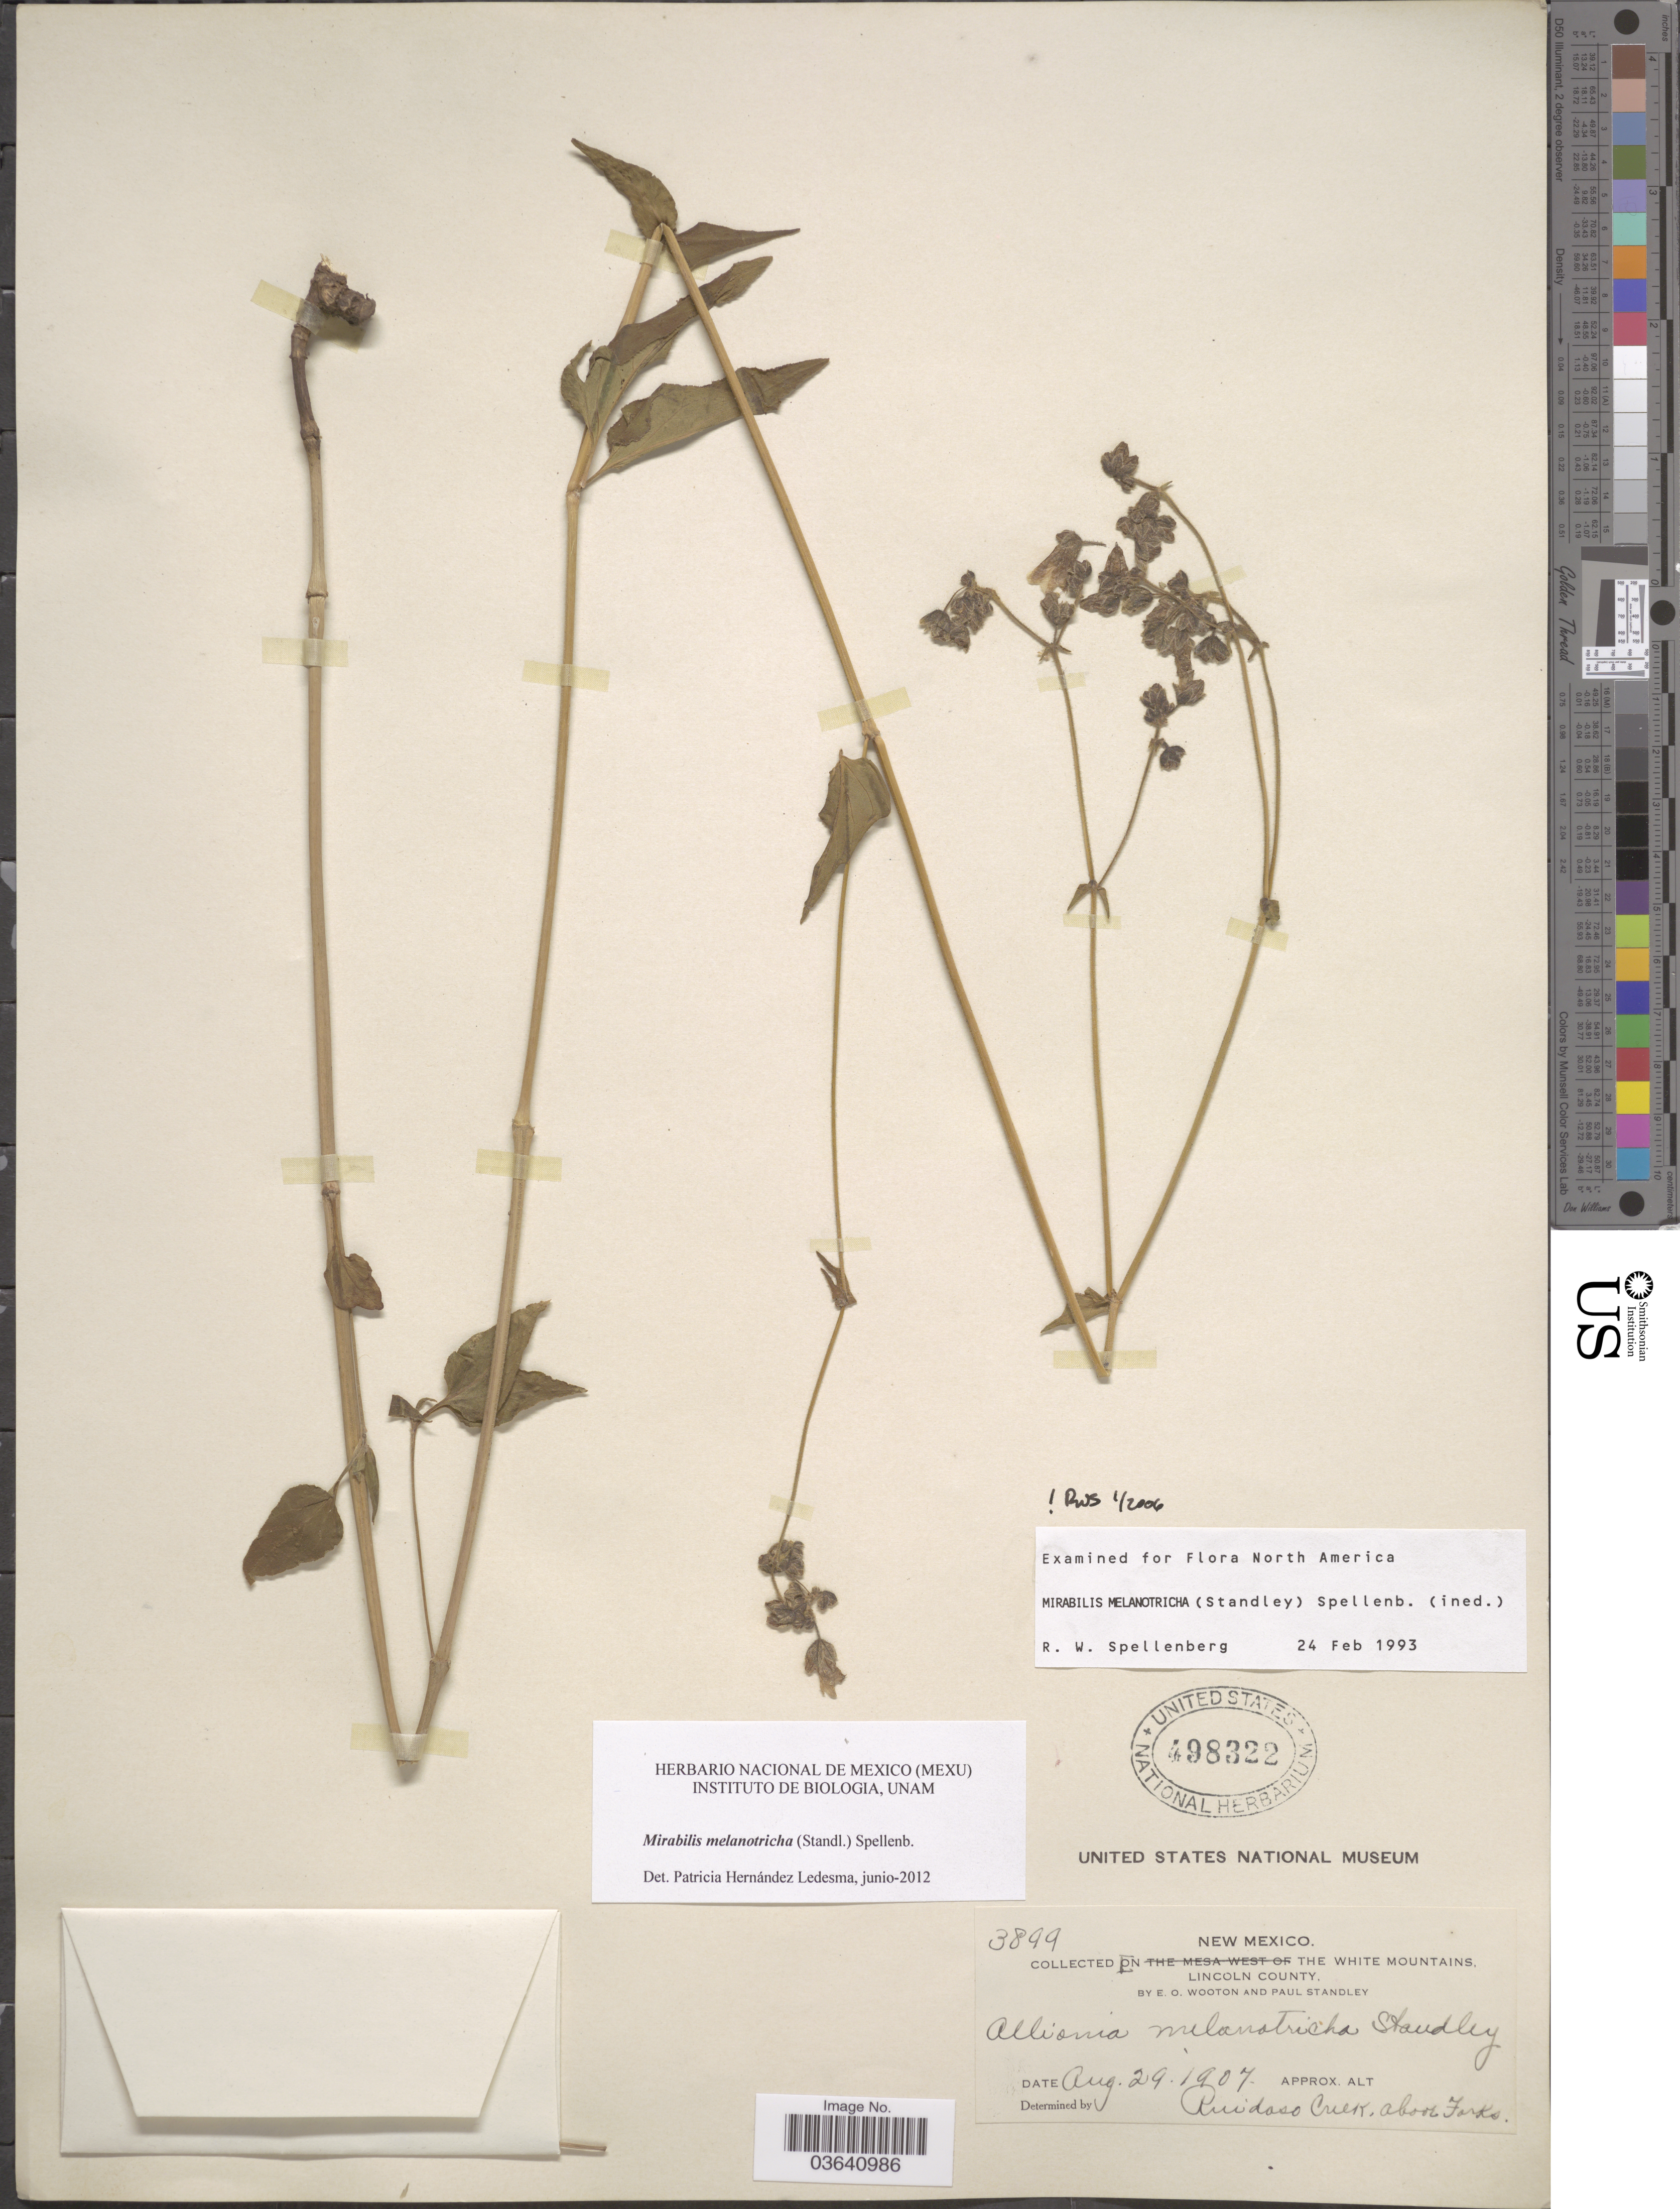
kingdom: Plantae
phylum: Tracheophyta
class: Magnoliopsida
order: Caryophyllales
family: Nyctaginaceae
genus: Mirabilis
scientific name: Mirabilis melanotricha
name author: (Standl.) Spellenb.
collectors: E. O. Wooton & P. C. Standley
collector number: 3899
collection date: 1907-08-29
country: United States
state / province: New Mexico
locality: In the White Mountains, Lincoln County. Ruidoso Creek, above Forks.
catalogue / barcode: US 498322